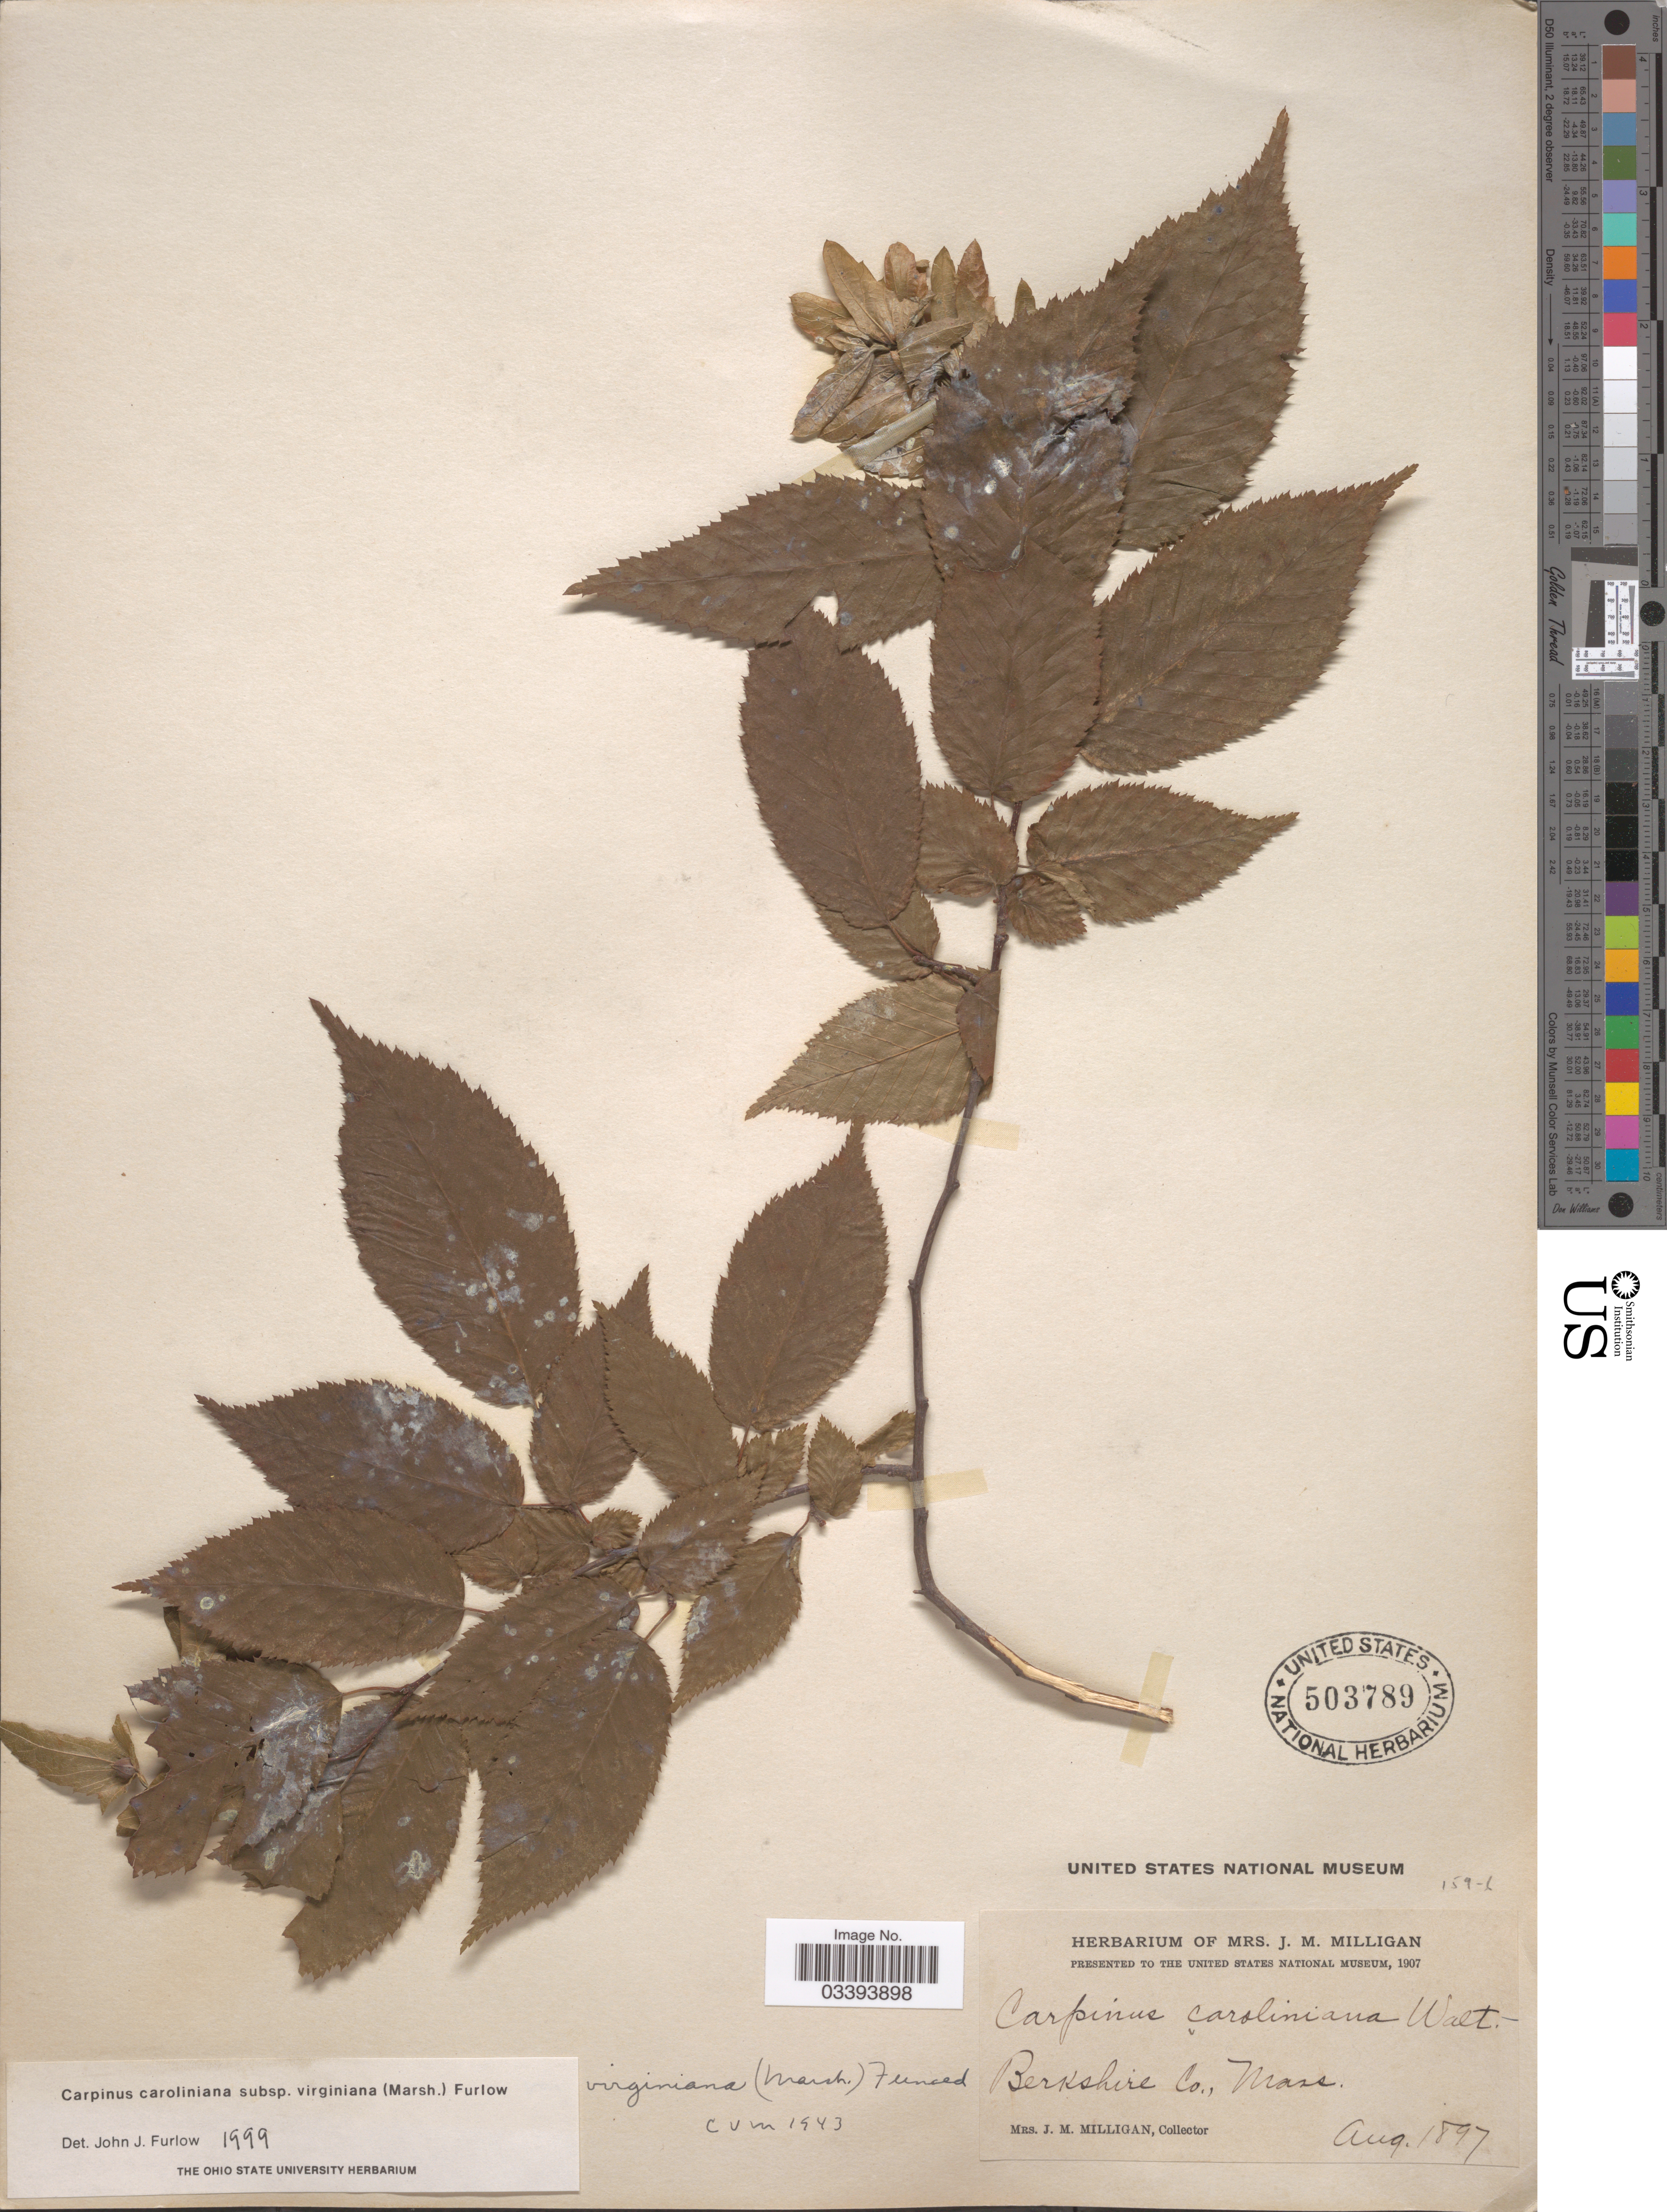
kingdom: Plantae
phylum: Tracheophyta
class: Magnoliopsida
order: Fagales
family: Betulaceae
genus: Carpinus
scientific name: Carpinus caroliniana subsp. virginiana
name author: (Marshall) Furlow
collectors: J. Milligan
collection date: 1897-08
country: United States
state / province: Massachusetts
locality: Berkshire Co.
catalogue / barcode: US 503789